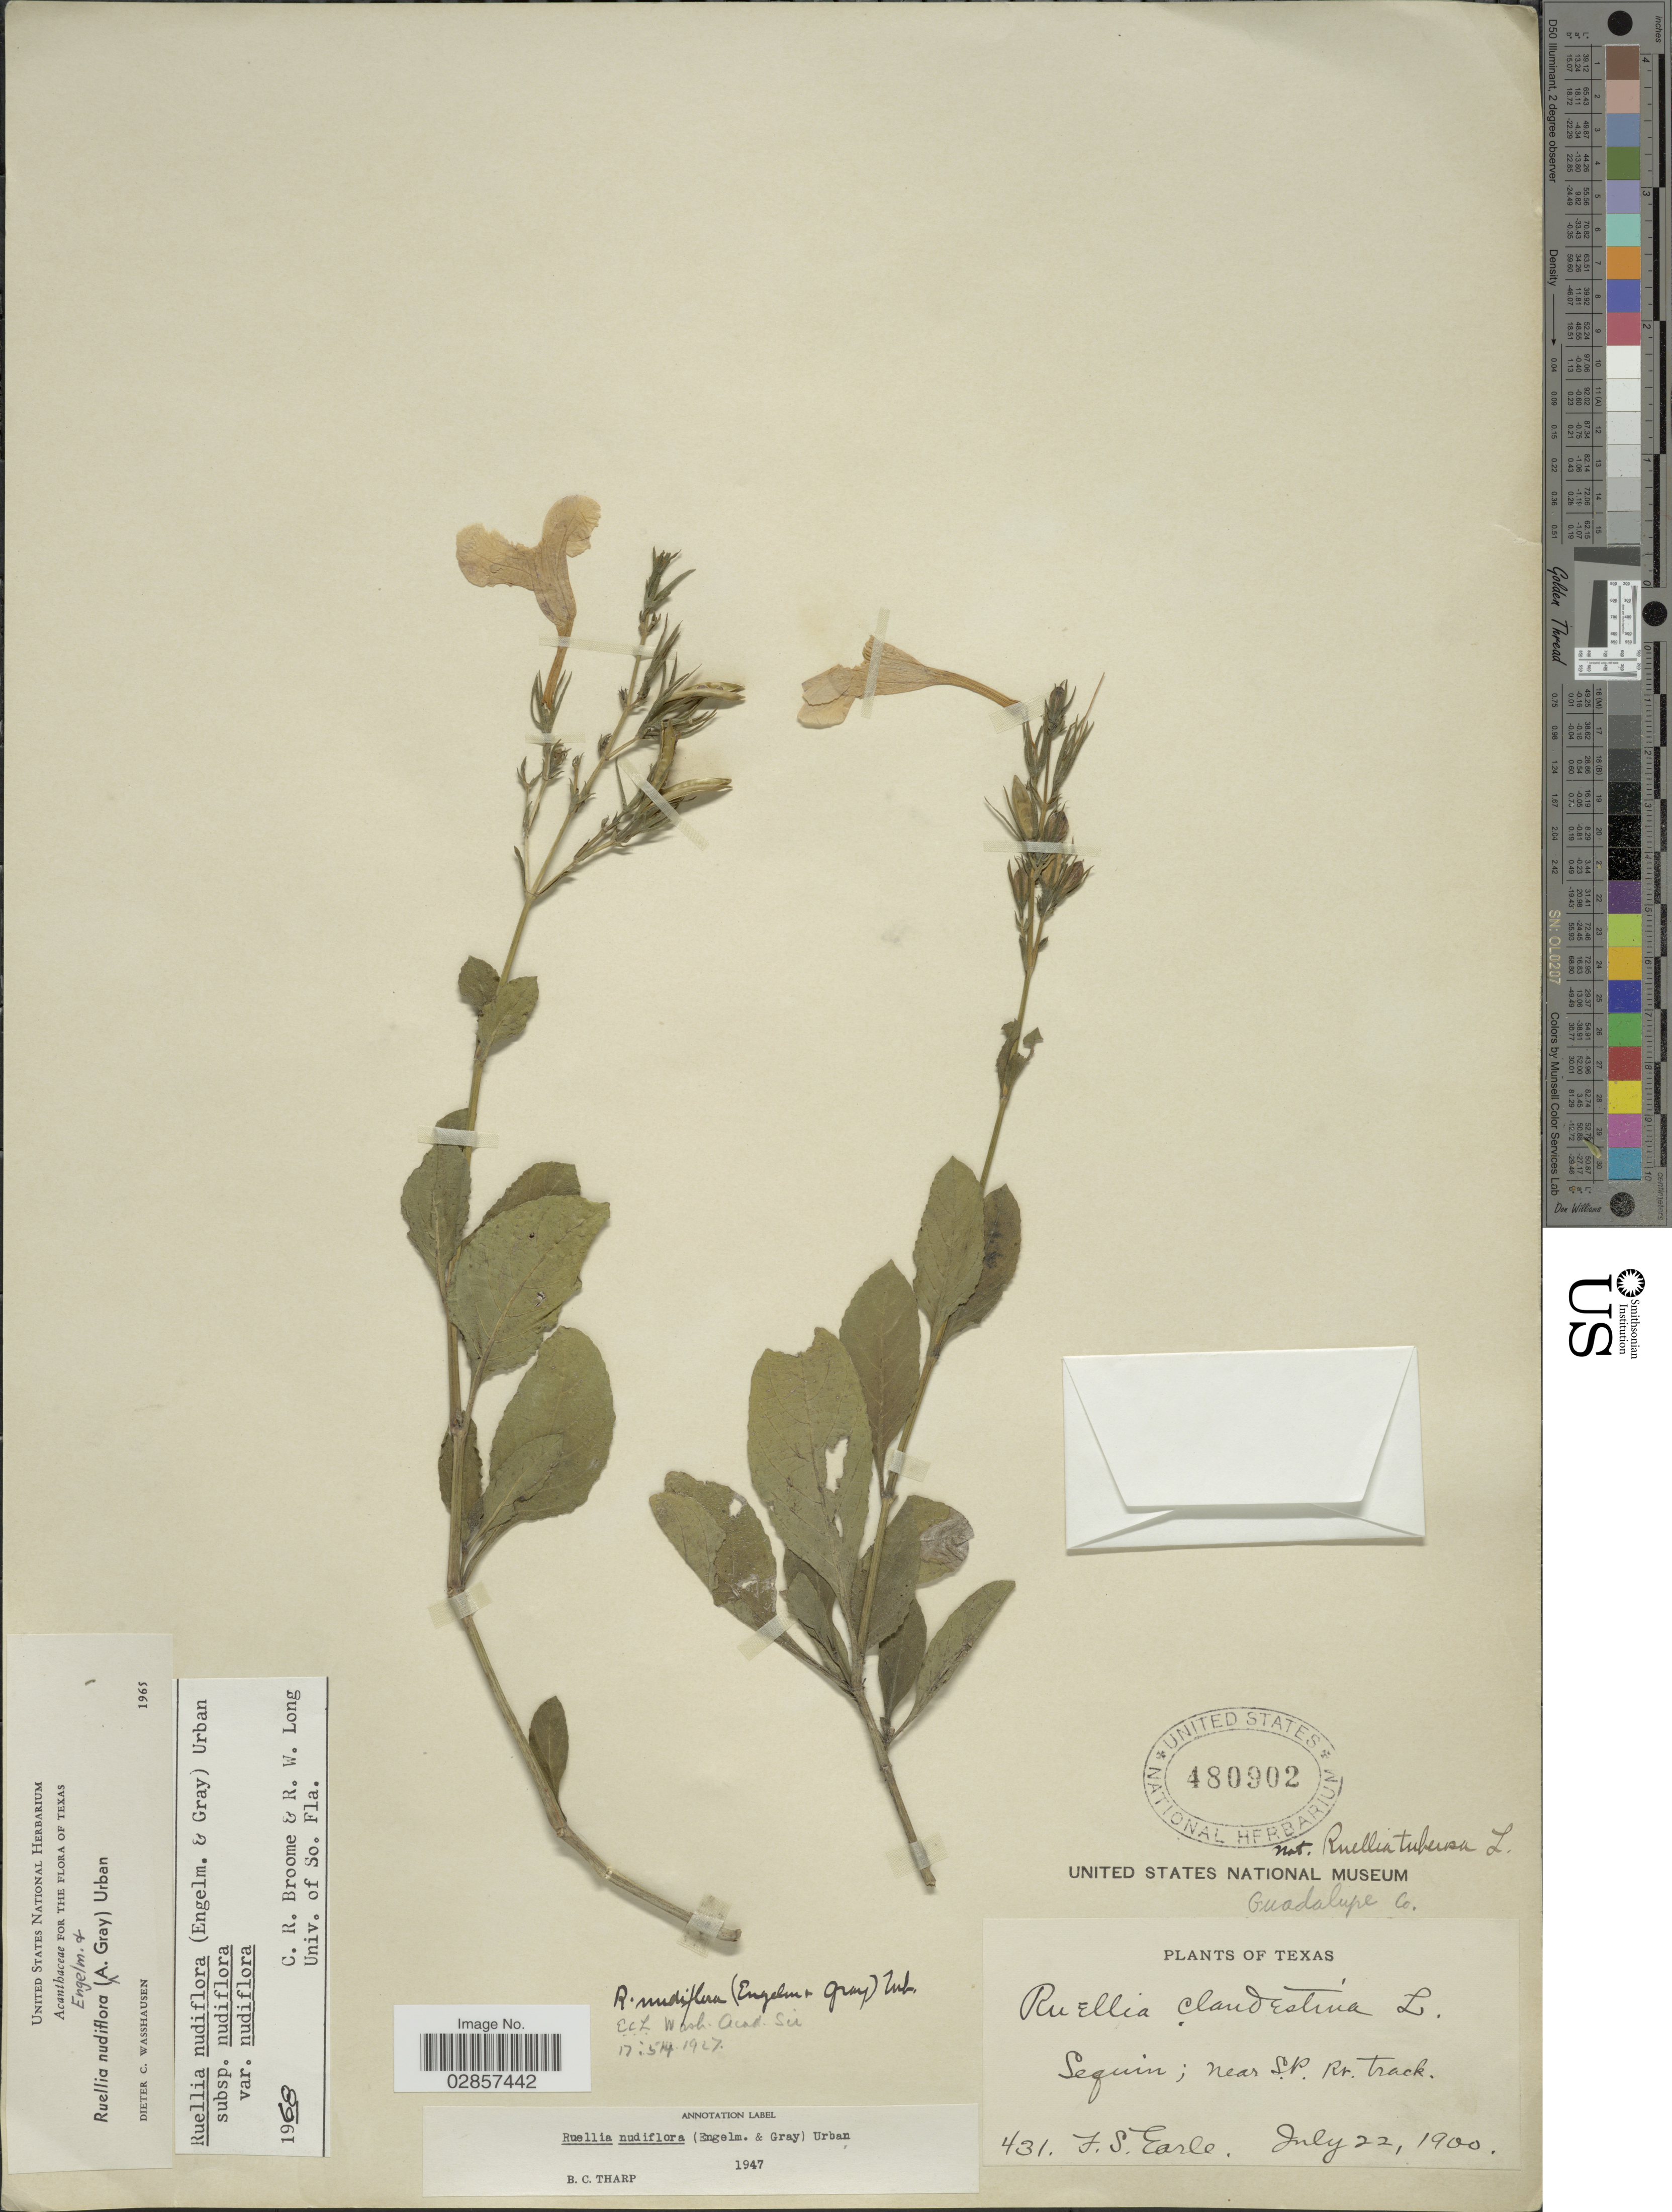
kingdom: Plantae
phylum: Tracheophyta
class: Magnoliopsida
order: Lamiales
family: Acanthaceae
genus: Ruellia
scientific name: Ruellia nudiflora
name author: (Engelm. & A. Gray) Urb.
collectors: F. S. Earle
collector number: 431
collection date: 1900-07-22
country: United States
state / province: Texas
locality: Sequin; near S.P. Rr. track, Guadalupe Co.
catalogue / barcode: US 480902